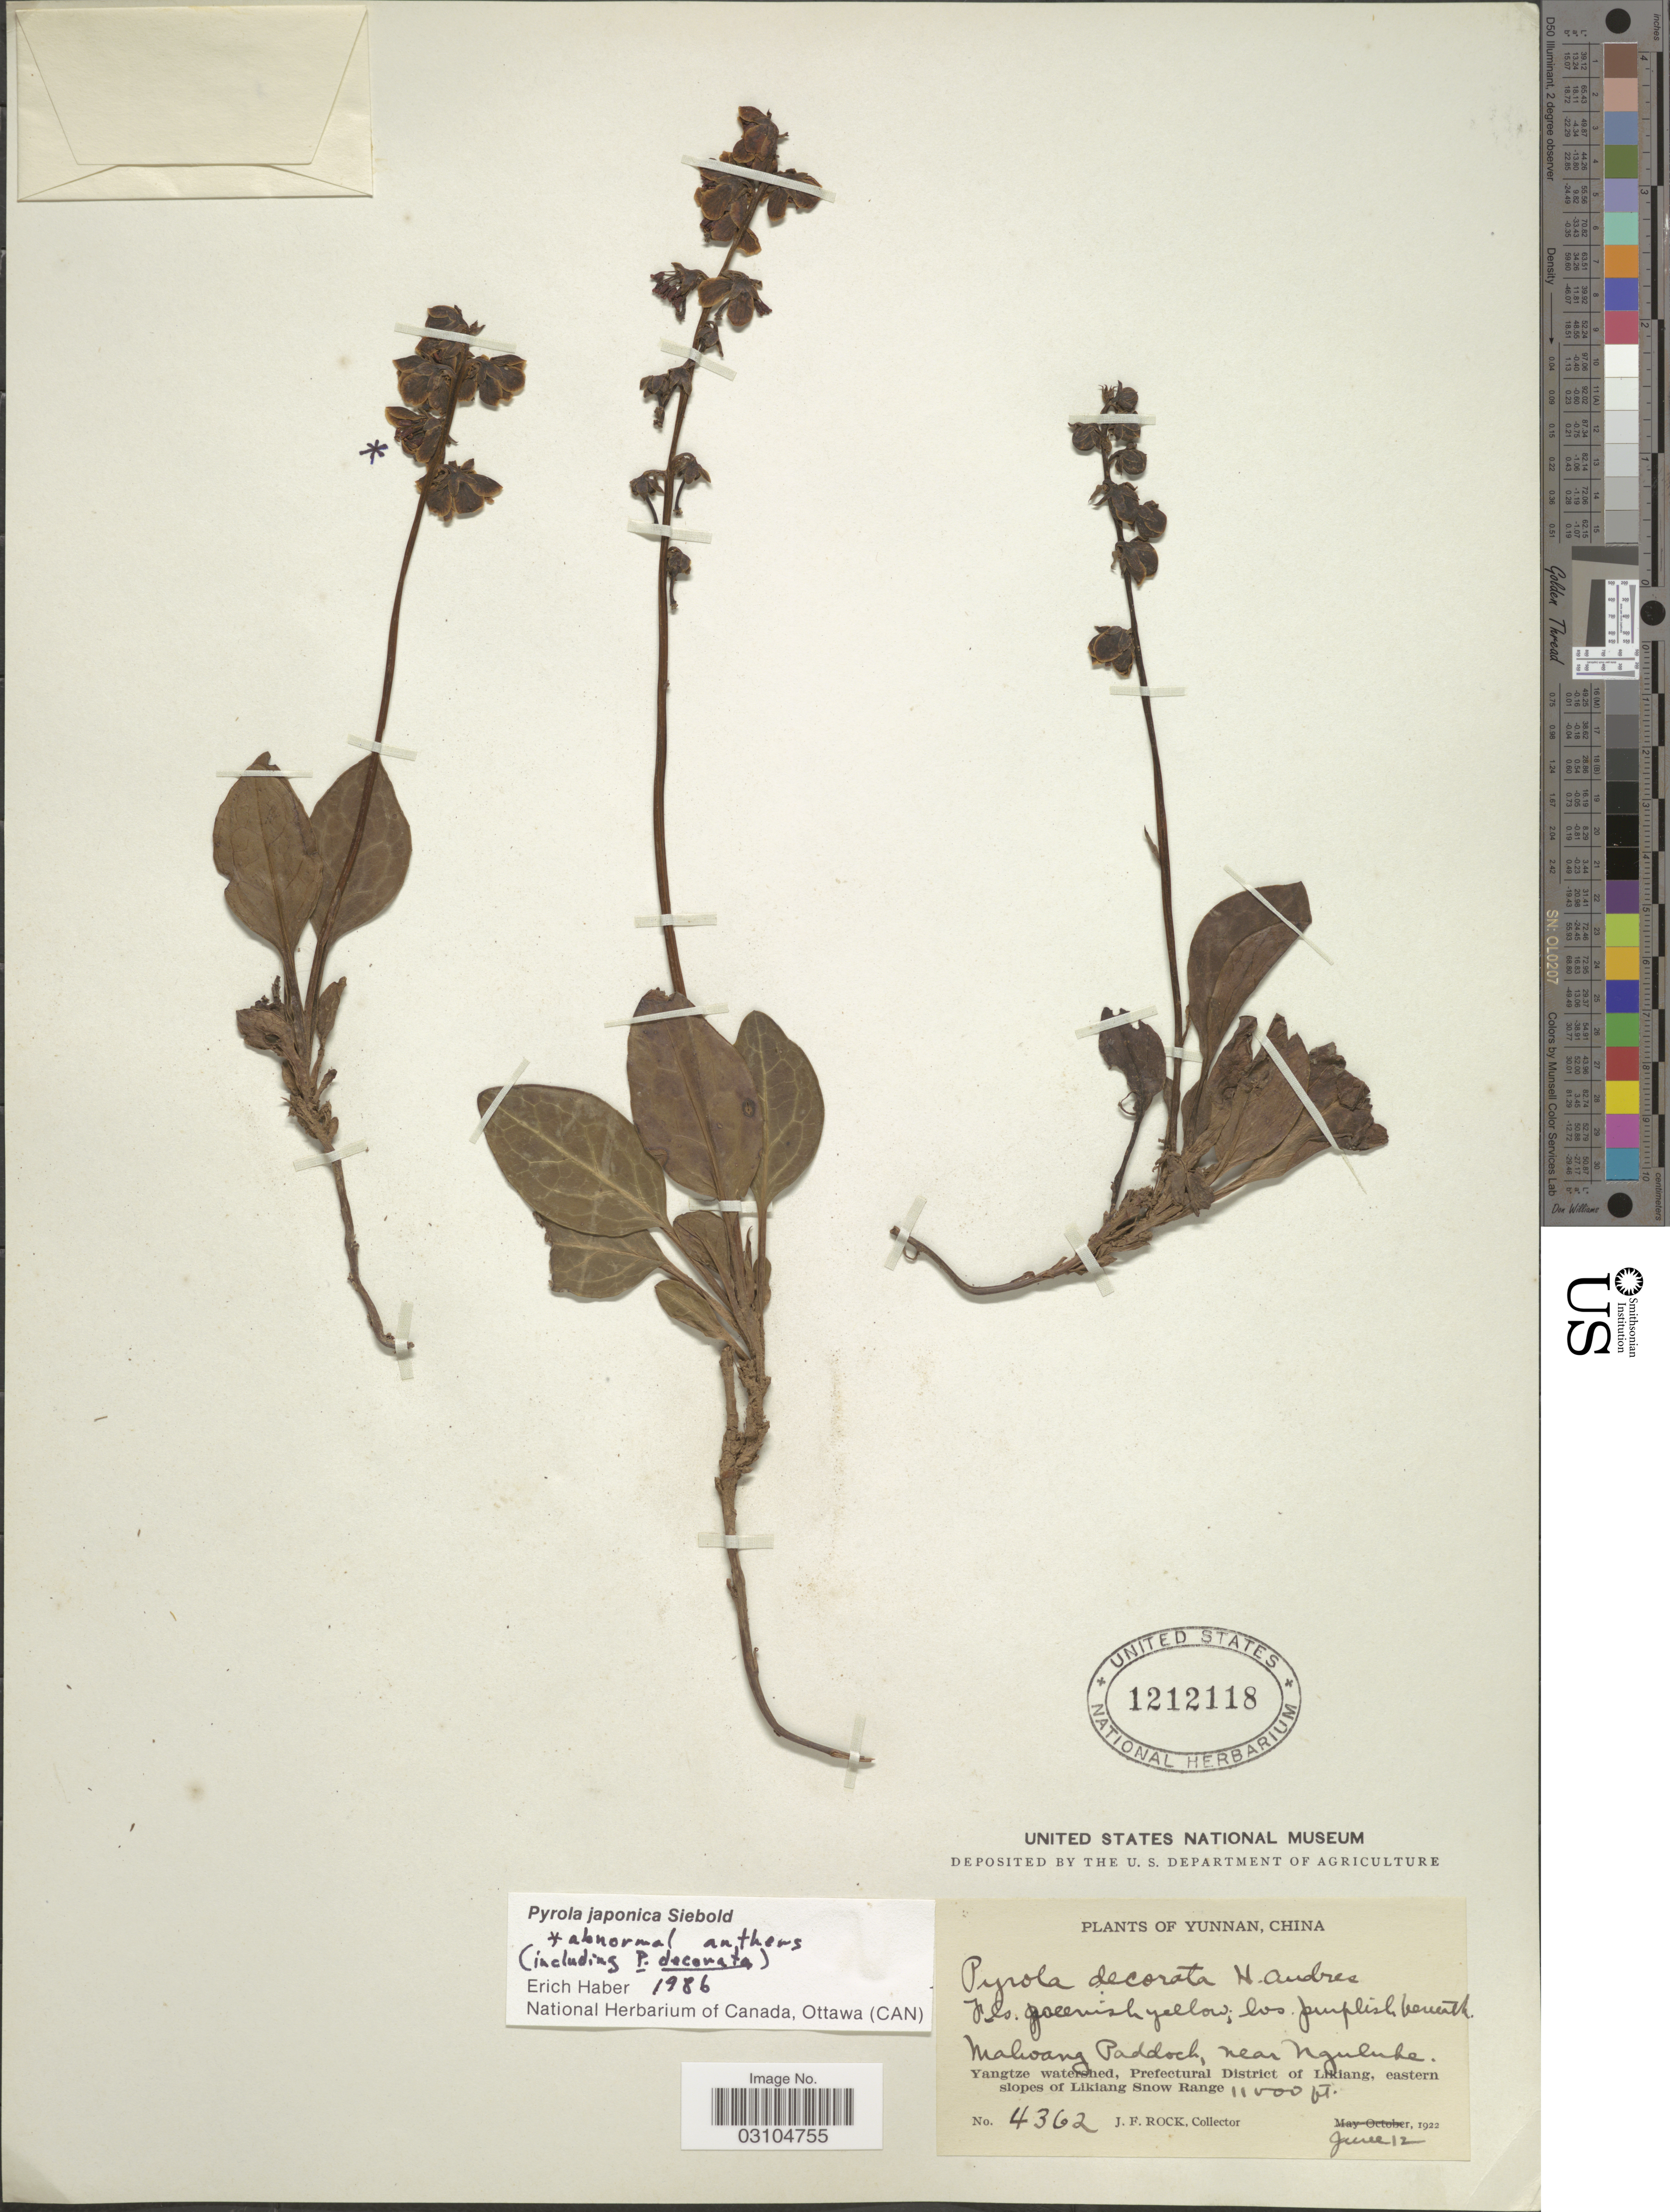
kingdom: Plantae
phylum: Tracheophyta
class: Magnoliopsida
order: Ericales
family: Ericaceae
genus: Pyrola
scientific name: Pyrola japonica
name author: Klenze ex Alef.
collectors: J. Rock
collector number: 4362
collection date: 1922-06-12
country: China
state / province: Yunnan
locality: Malwang Paddock, near Nguluke. Yangtze watershed, Prefectural District of Likiang, eastern slopes of Likiang Snow Range.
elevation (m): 3353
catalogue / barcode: US 1212118